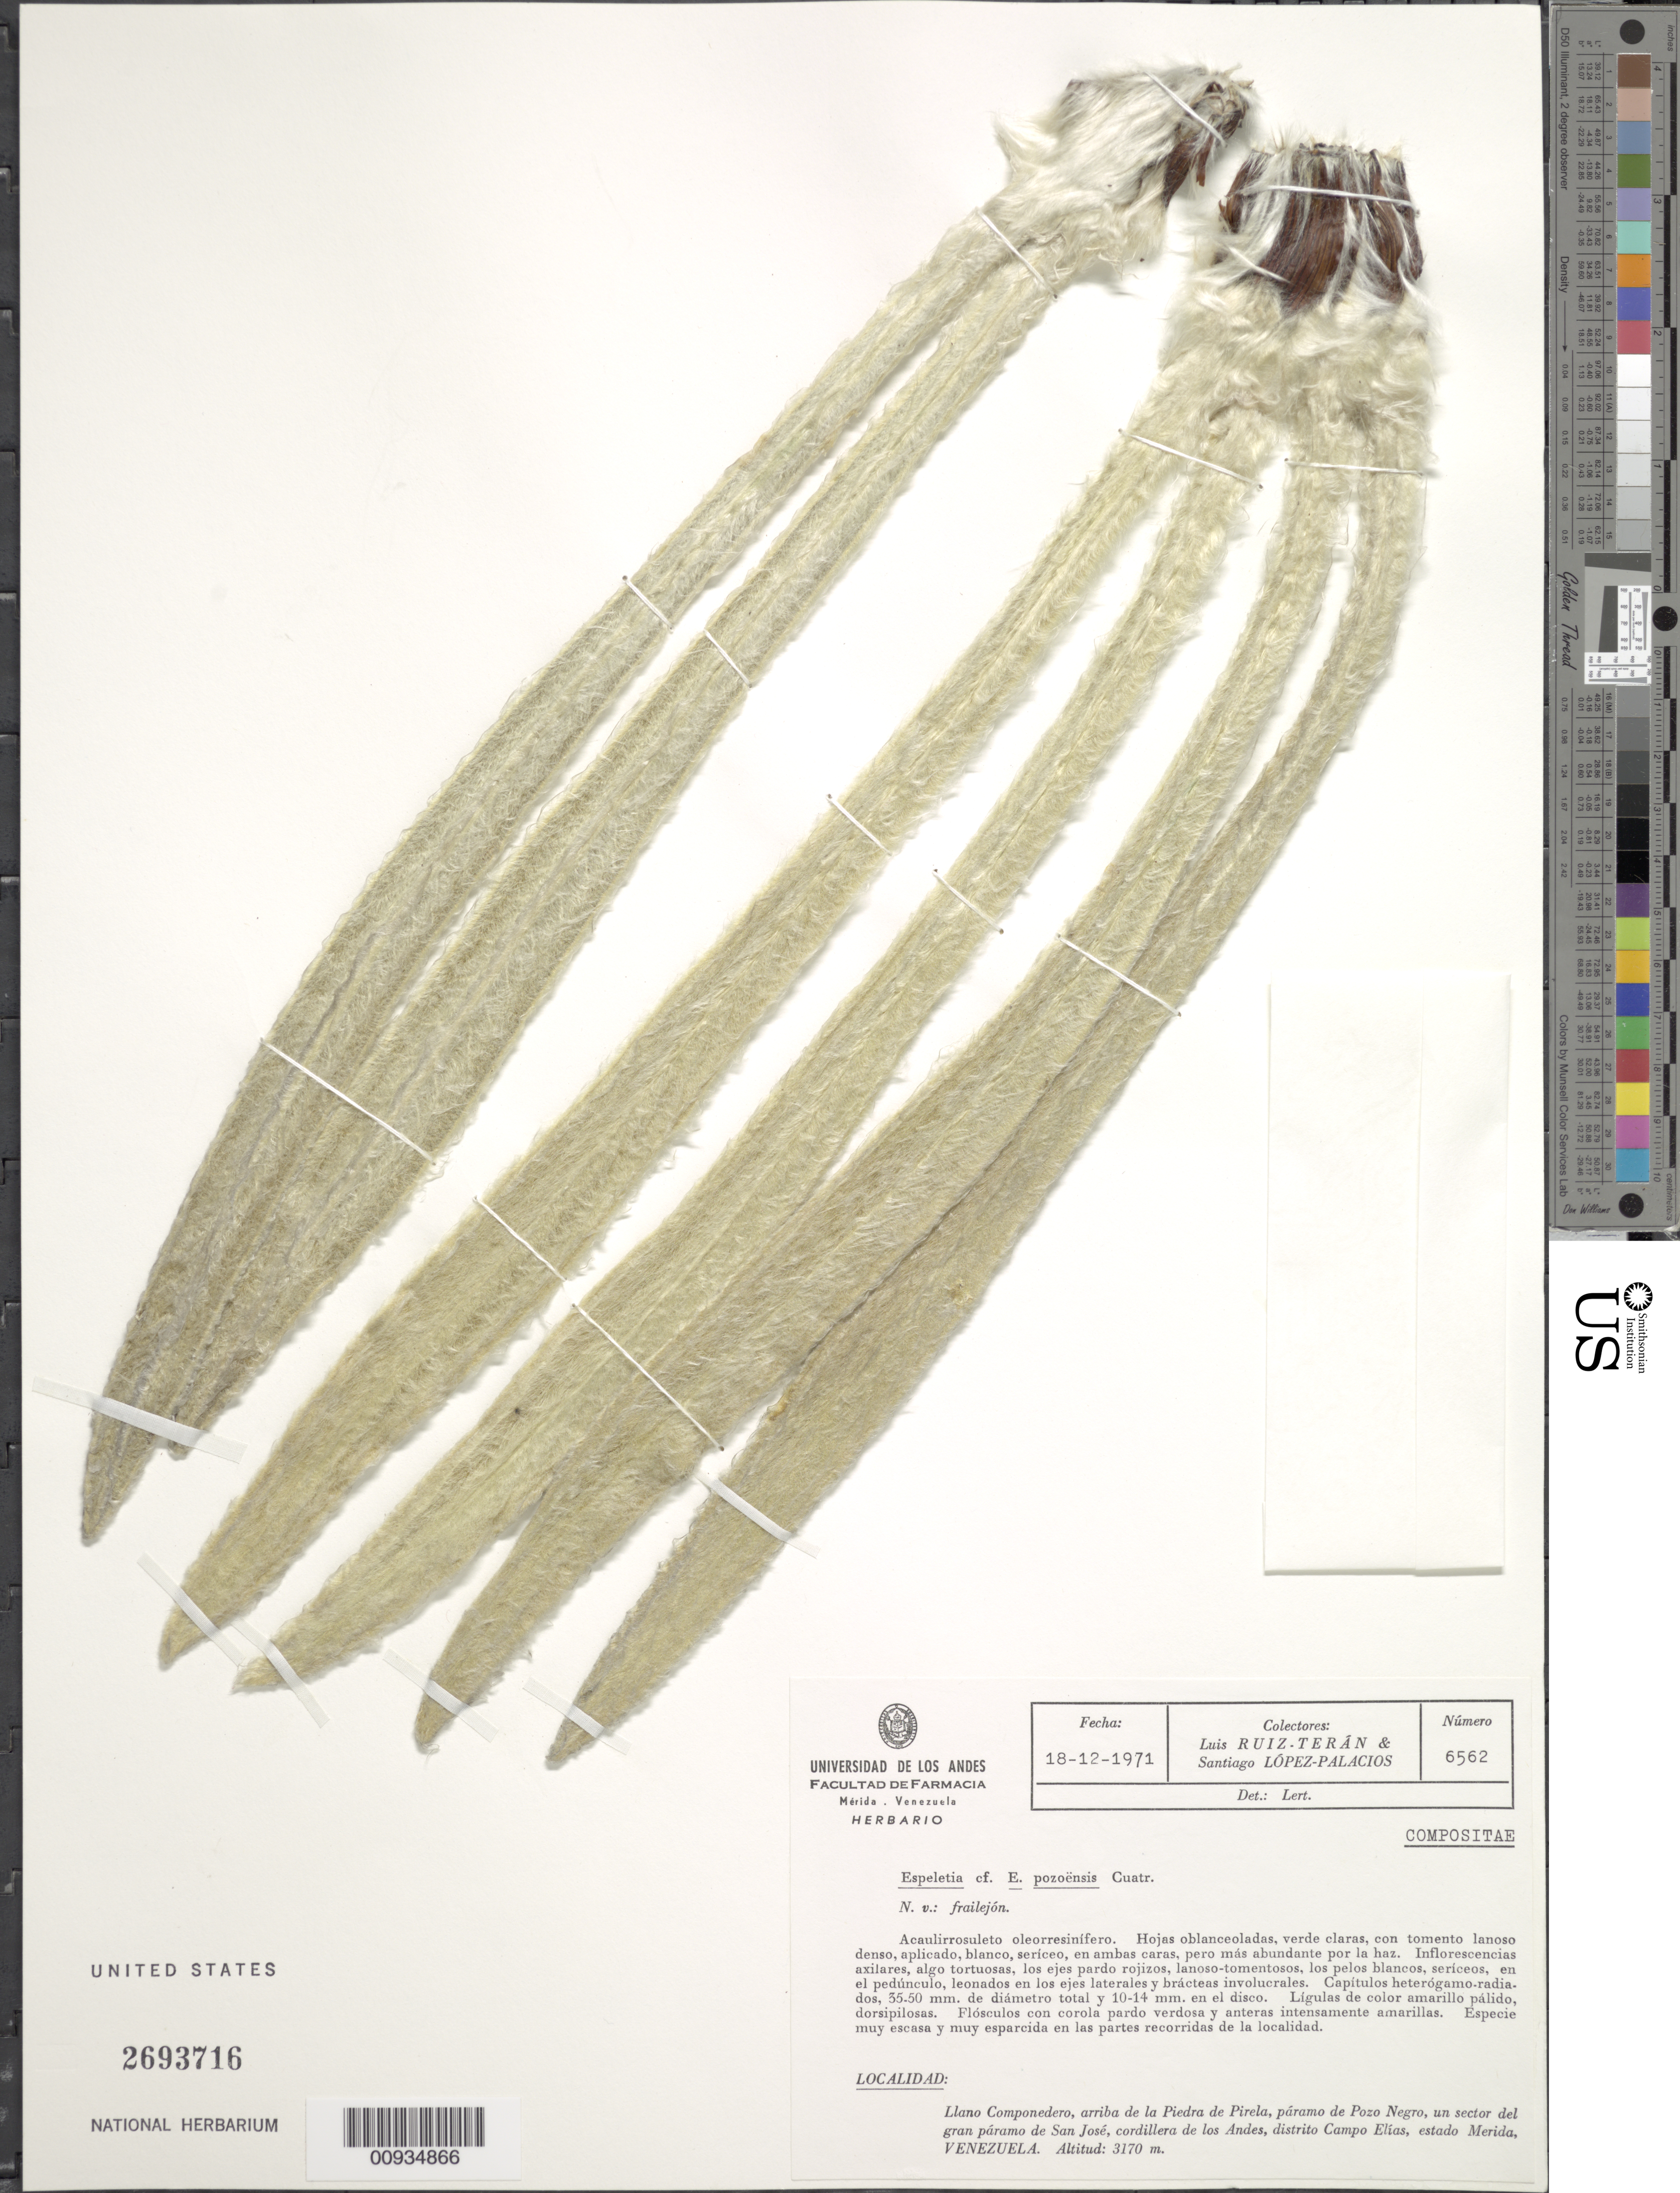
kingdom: Plantae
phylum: Tracheophyta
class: Magnoliopsida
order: Asterales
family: Asteraceae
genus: Espeletiopsis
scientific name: Espeletiopsis pozoensis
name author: (Cuatrec.) Cuatrec.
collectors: L. Teran & S. López-Palacios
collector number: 6562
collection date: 1971-12-18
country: Venezuela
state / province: Mérida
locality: Llano Compondero, arriba de la Piedra de Pirela, paramo de Pozo Negro, un sector del gran paramo de San Jose, Cordillera de Los Andes, Distrito Campo Elias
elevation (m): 3170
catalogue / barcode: US 2693716